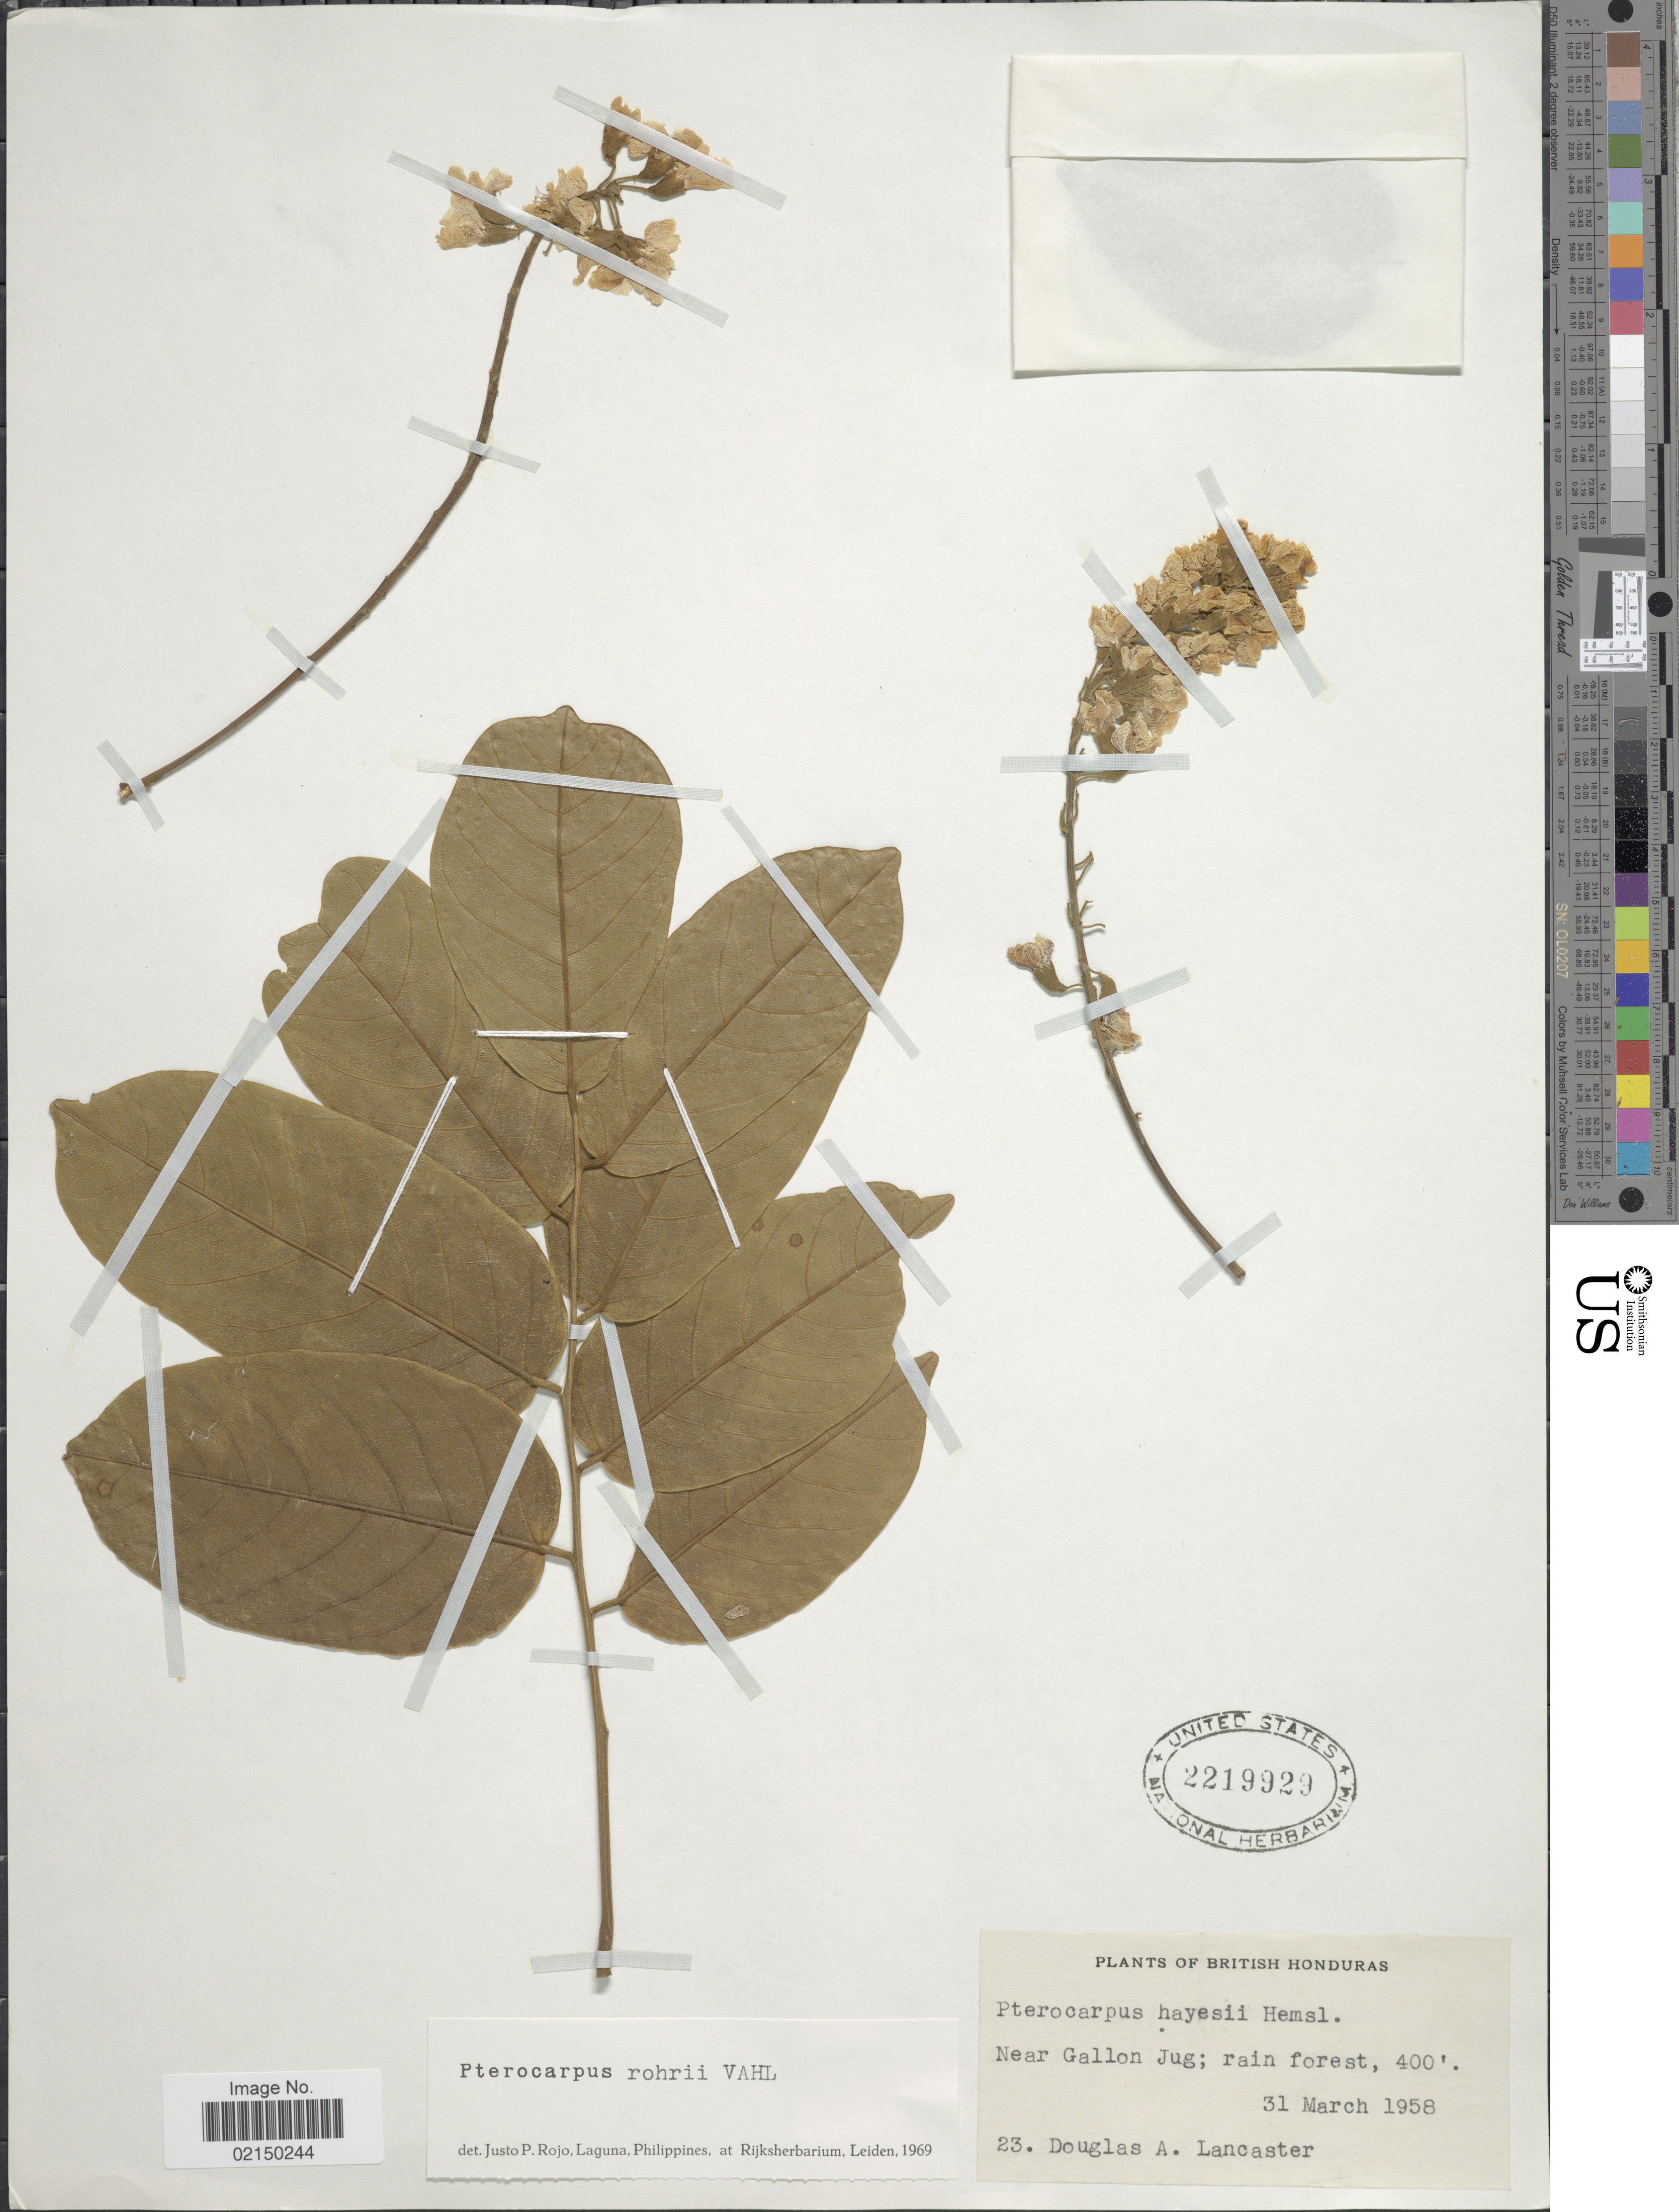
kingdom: Plantae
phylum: Tracheophyta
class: Magnoliopsida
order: Fabales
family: Fabaceae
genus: Pterocarpus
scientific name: Pterocarpus rohrii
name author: Vahl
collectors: D. Lancaster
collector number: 23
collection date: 1958-03-31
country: Belize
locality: British Honduras, near Gallon Jug; rain forest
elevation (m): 122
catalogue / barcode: US 2219929